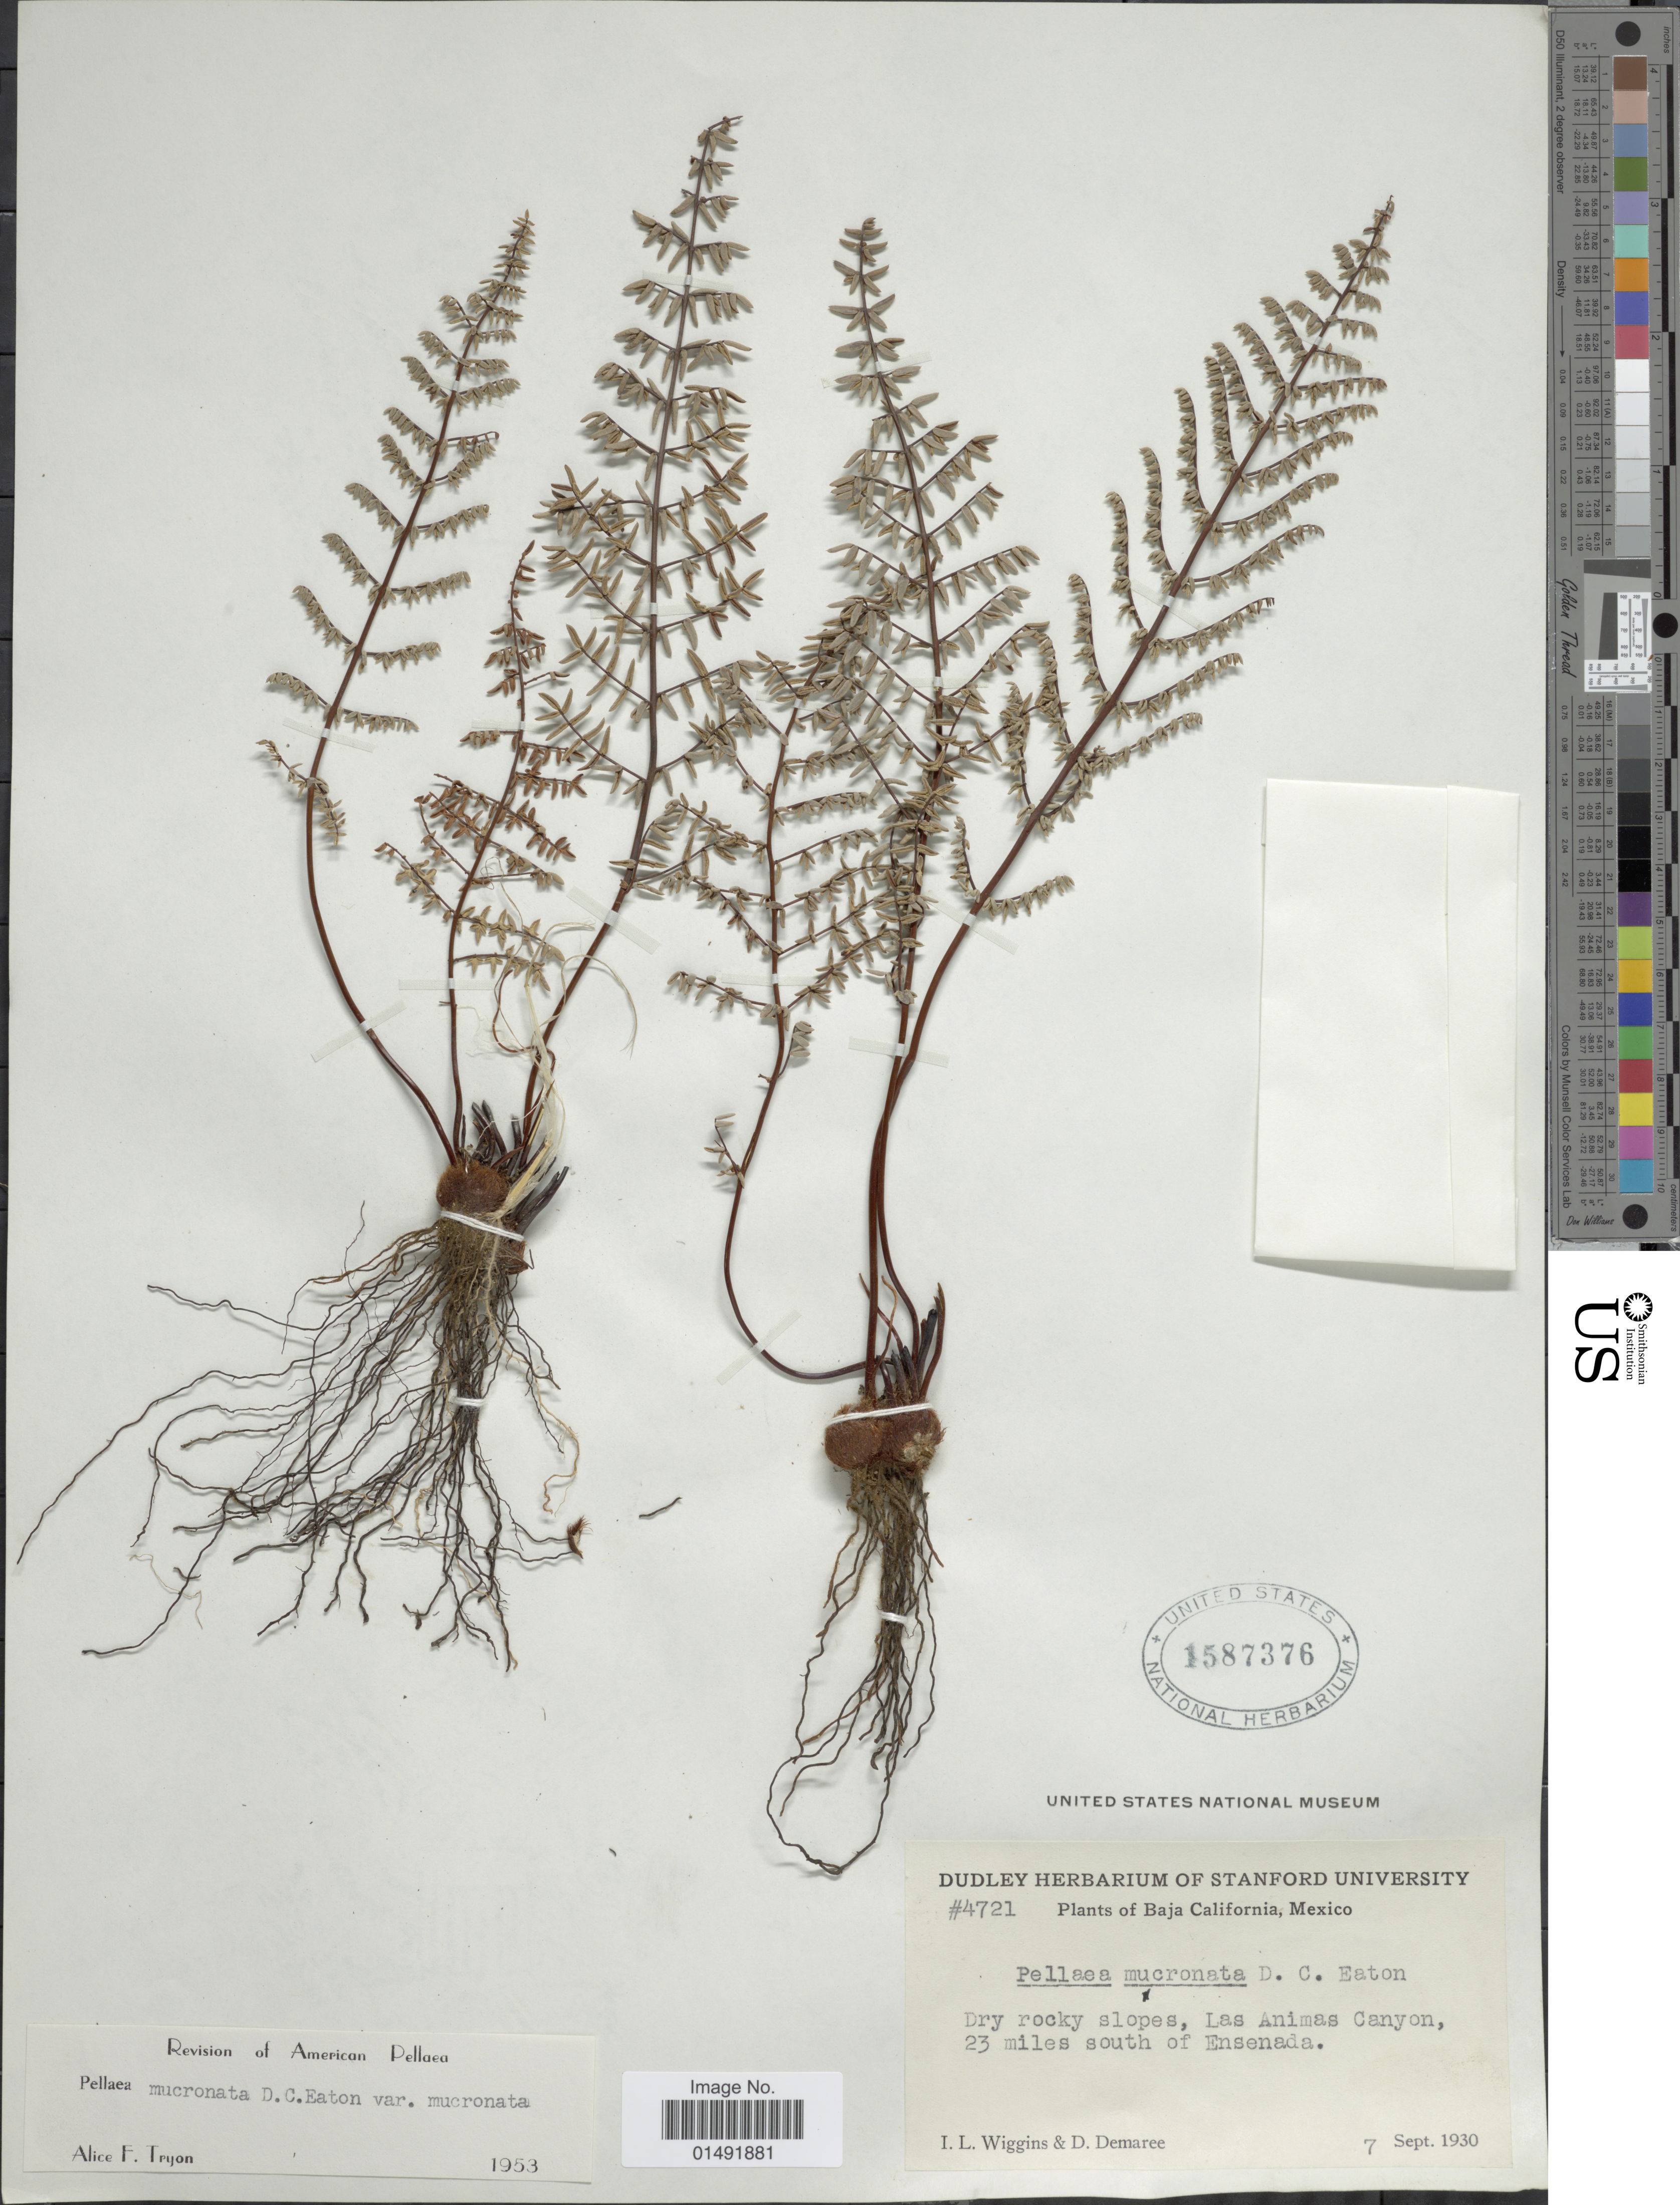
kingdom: Plantae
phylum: Tracheophyta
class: Polypodiopsida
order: Polypodiales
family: Pteridaceae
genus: Pellaea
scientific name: Pellaea mucronata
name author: (D.C. Eaton) D.C. Eaton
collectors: I. L. Wiggins & D. Demaree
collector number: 4721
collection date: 1930-09-07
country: Mexico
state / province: Baja California Norte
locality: Dry rocky slopes, Las Animas Canyon, 23 miles south of Ensenada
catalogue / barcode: US 1587376